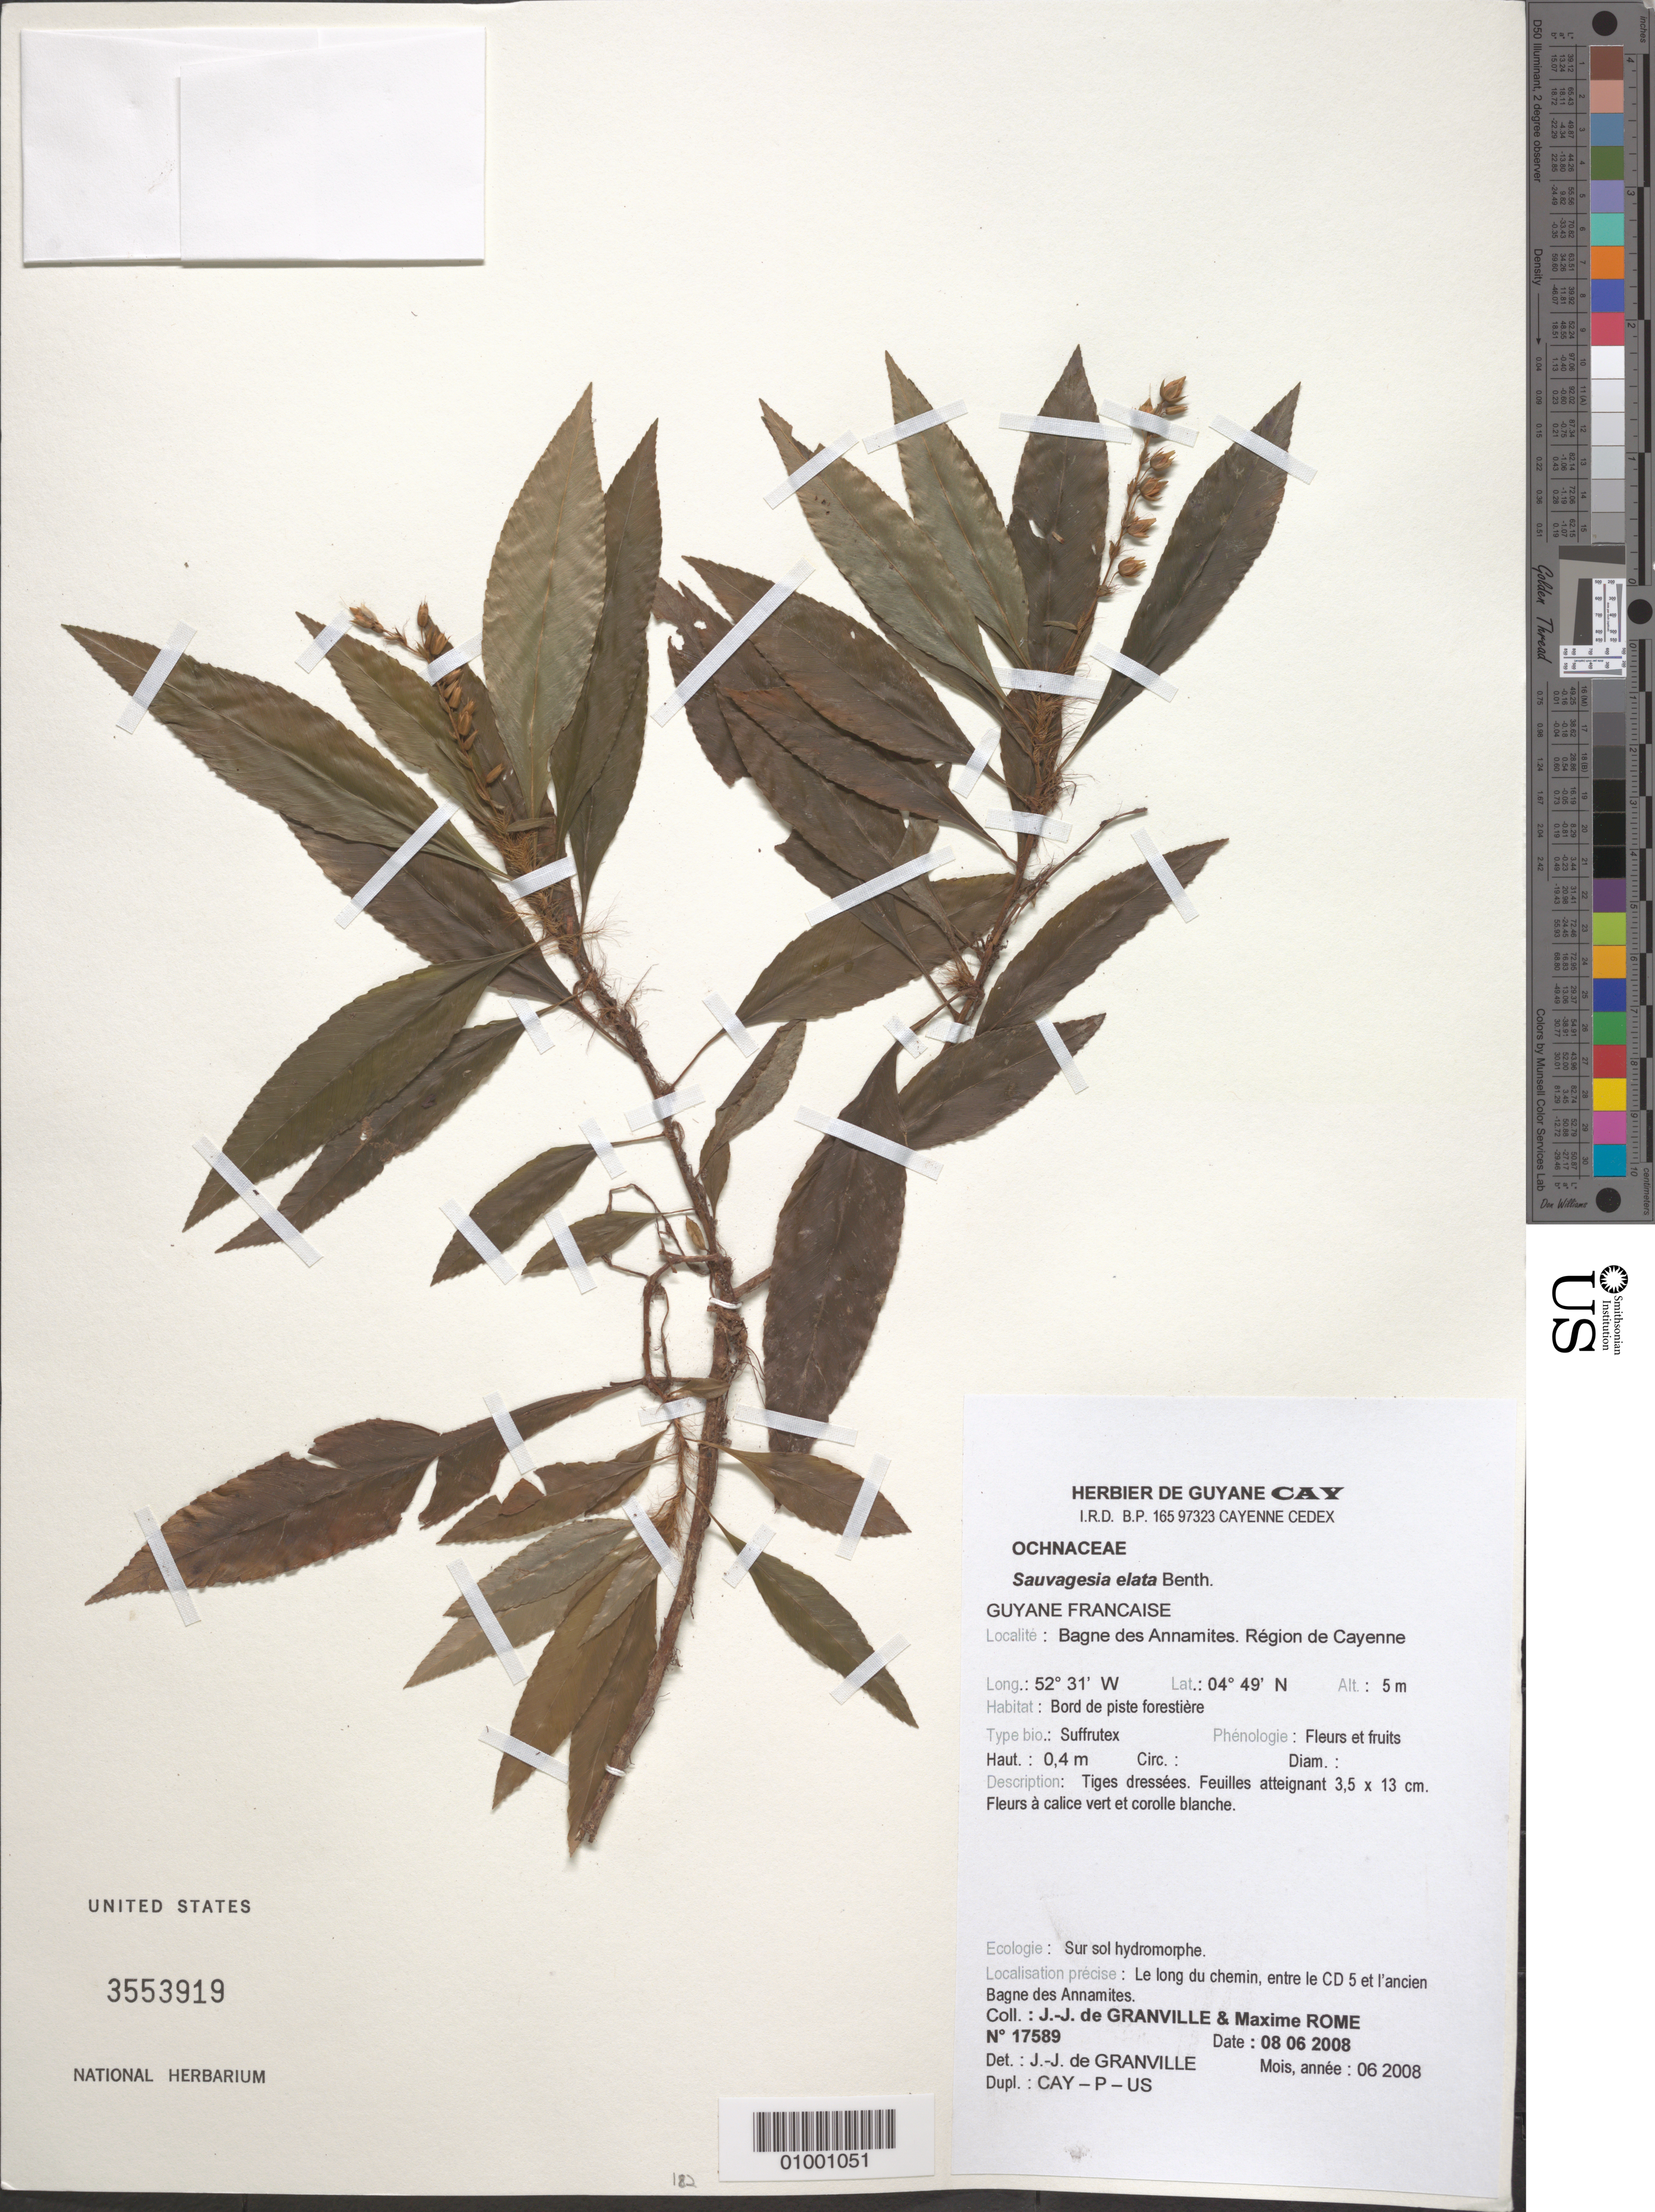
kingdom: Plantae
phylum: Tracheophyta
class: Magnoliopsida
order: Malpighiales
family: Ochnaceae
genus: Sauvagesia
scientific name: Sauvagesia elata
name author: Benth.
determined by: Granville, J. J. de, (CAY), Institut de Recherche pour le Developpement (IRD) (FRENCH GUIANA)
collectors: J.-J. de Granville & M. Rome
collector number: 17589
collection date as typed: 8-Jun-08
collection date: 2008-06-08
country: French Guiana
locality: Bagne des Annamites. Region de Cayenne. Le long du chemin, entre le CD 5 et l'ancien Bagne des Annamites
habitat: Bord de piste forestiere. Sur sol hydromorphe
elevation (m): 5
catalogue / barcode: US 3553919